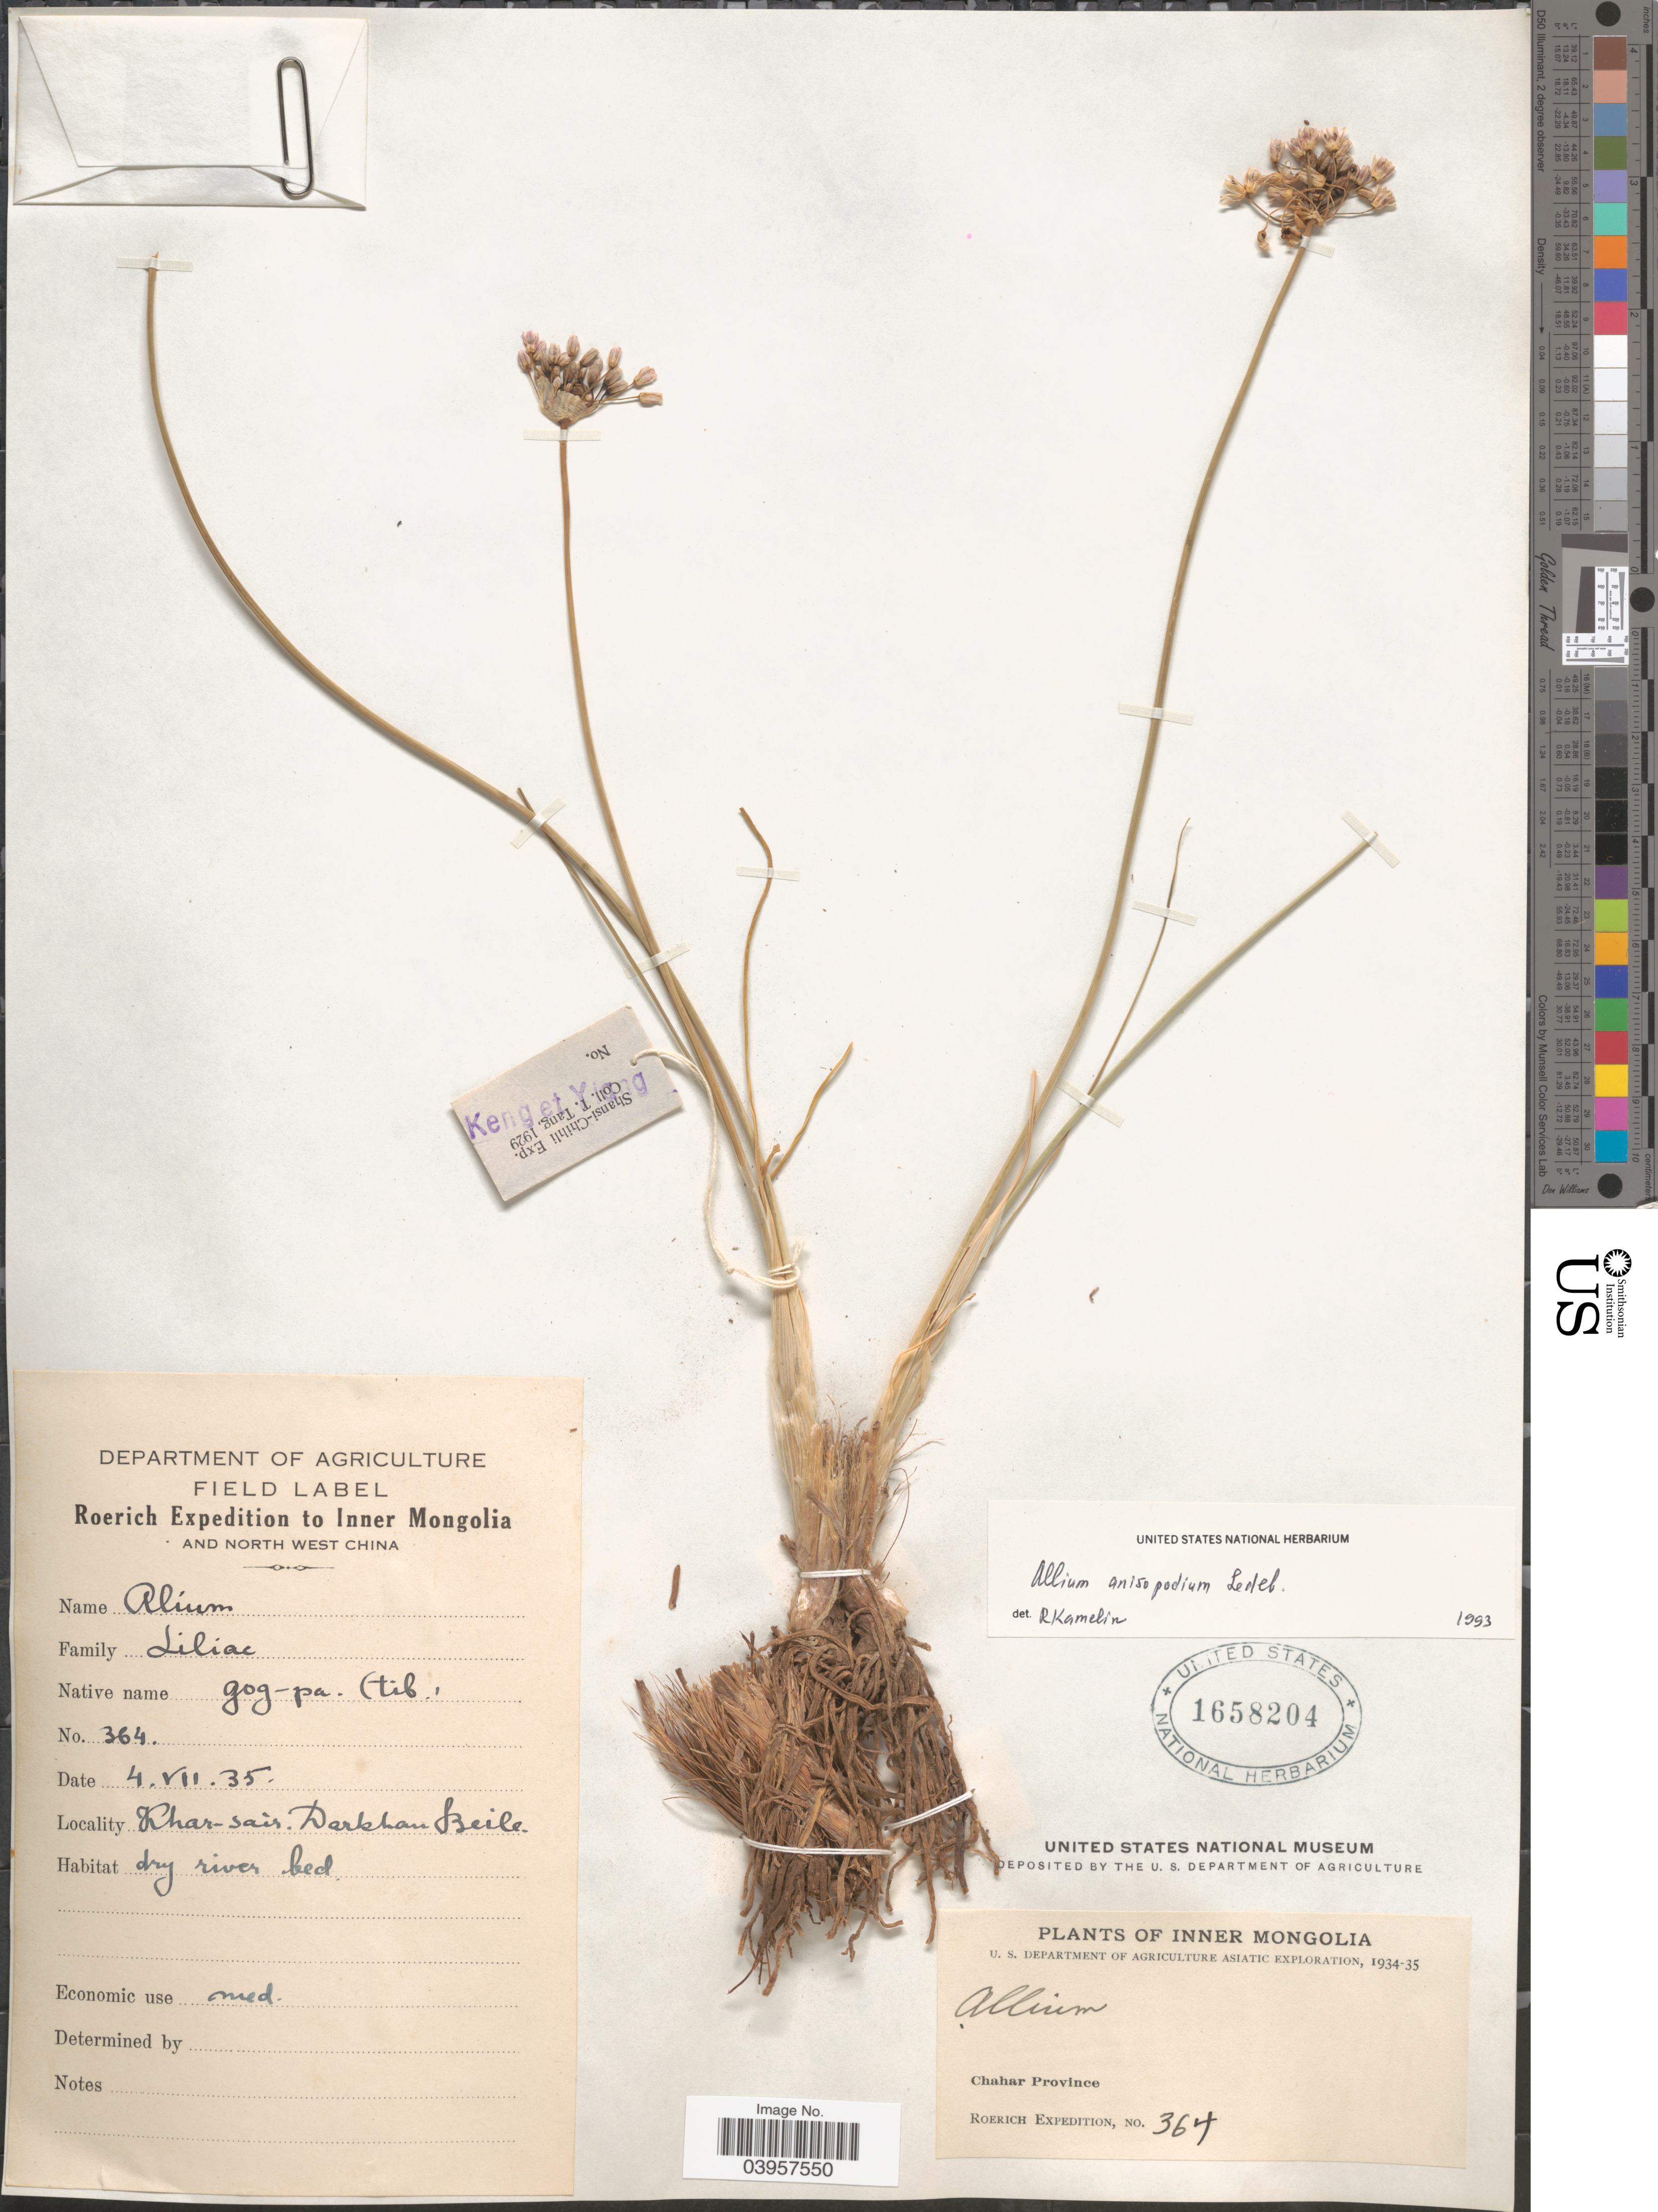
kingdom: Plantae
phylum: Tracheophyta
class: Liliopsida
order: Asparagales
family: Amaryllidaceae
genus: Allium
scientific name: Allium anisopodium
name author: Ledeb.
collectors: Roerich Expedition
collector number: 364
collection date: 1935-07-04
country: China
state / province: Nei Monggol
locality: Inner Mongolia and North West China. Khar-sais. Darkhan Beile. Inner Mongolia. Chahar Province.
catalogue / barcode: US 1658204